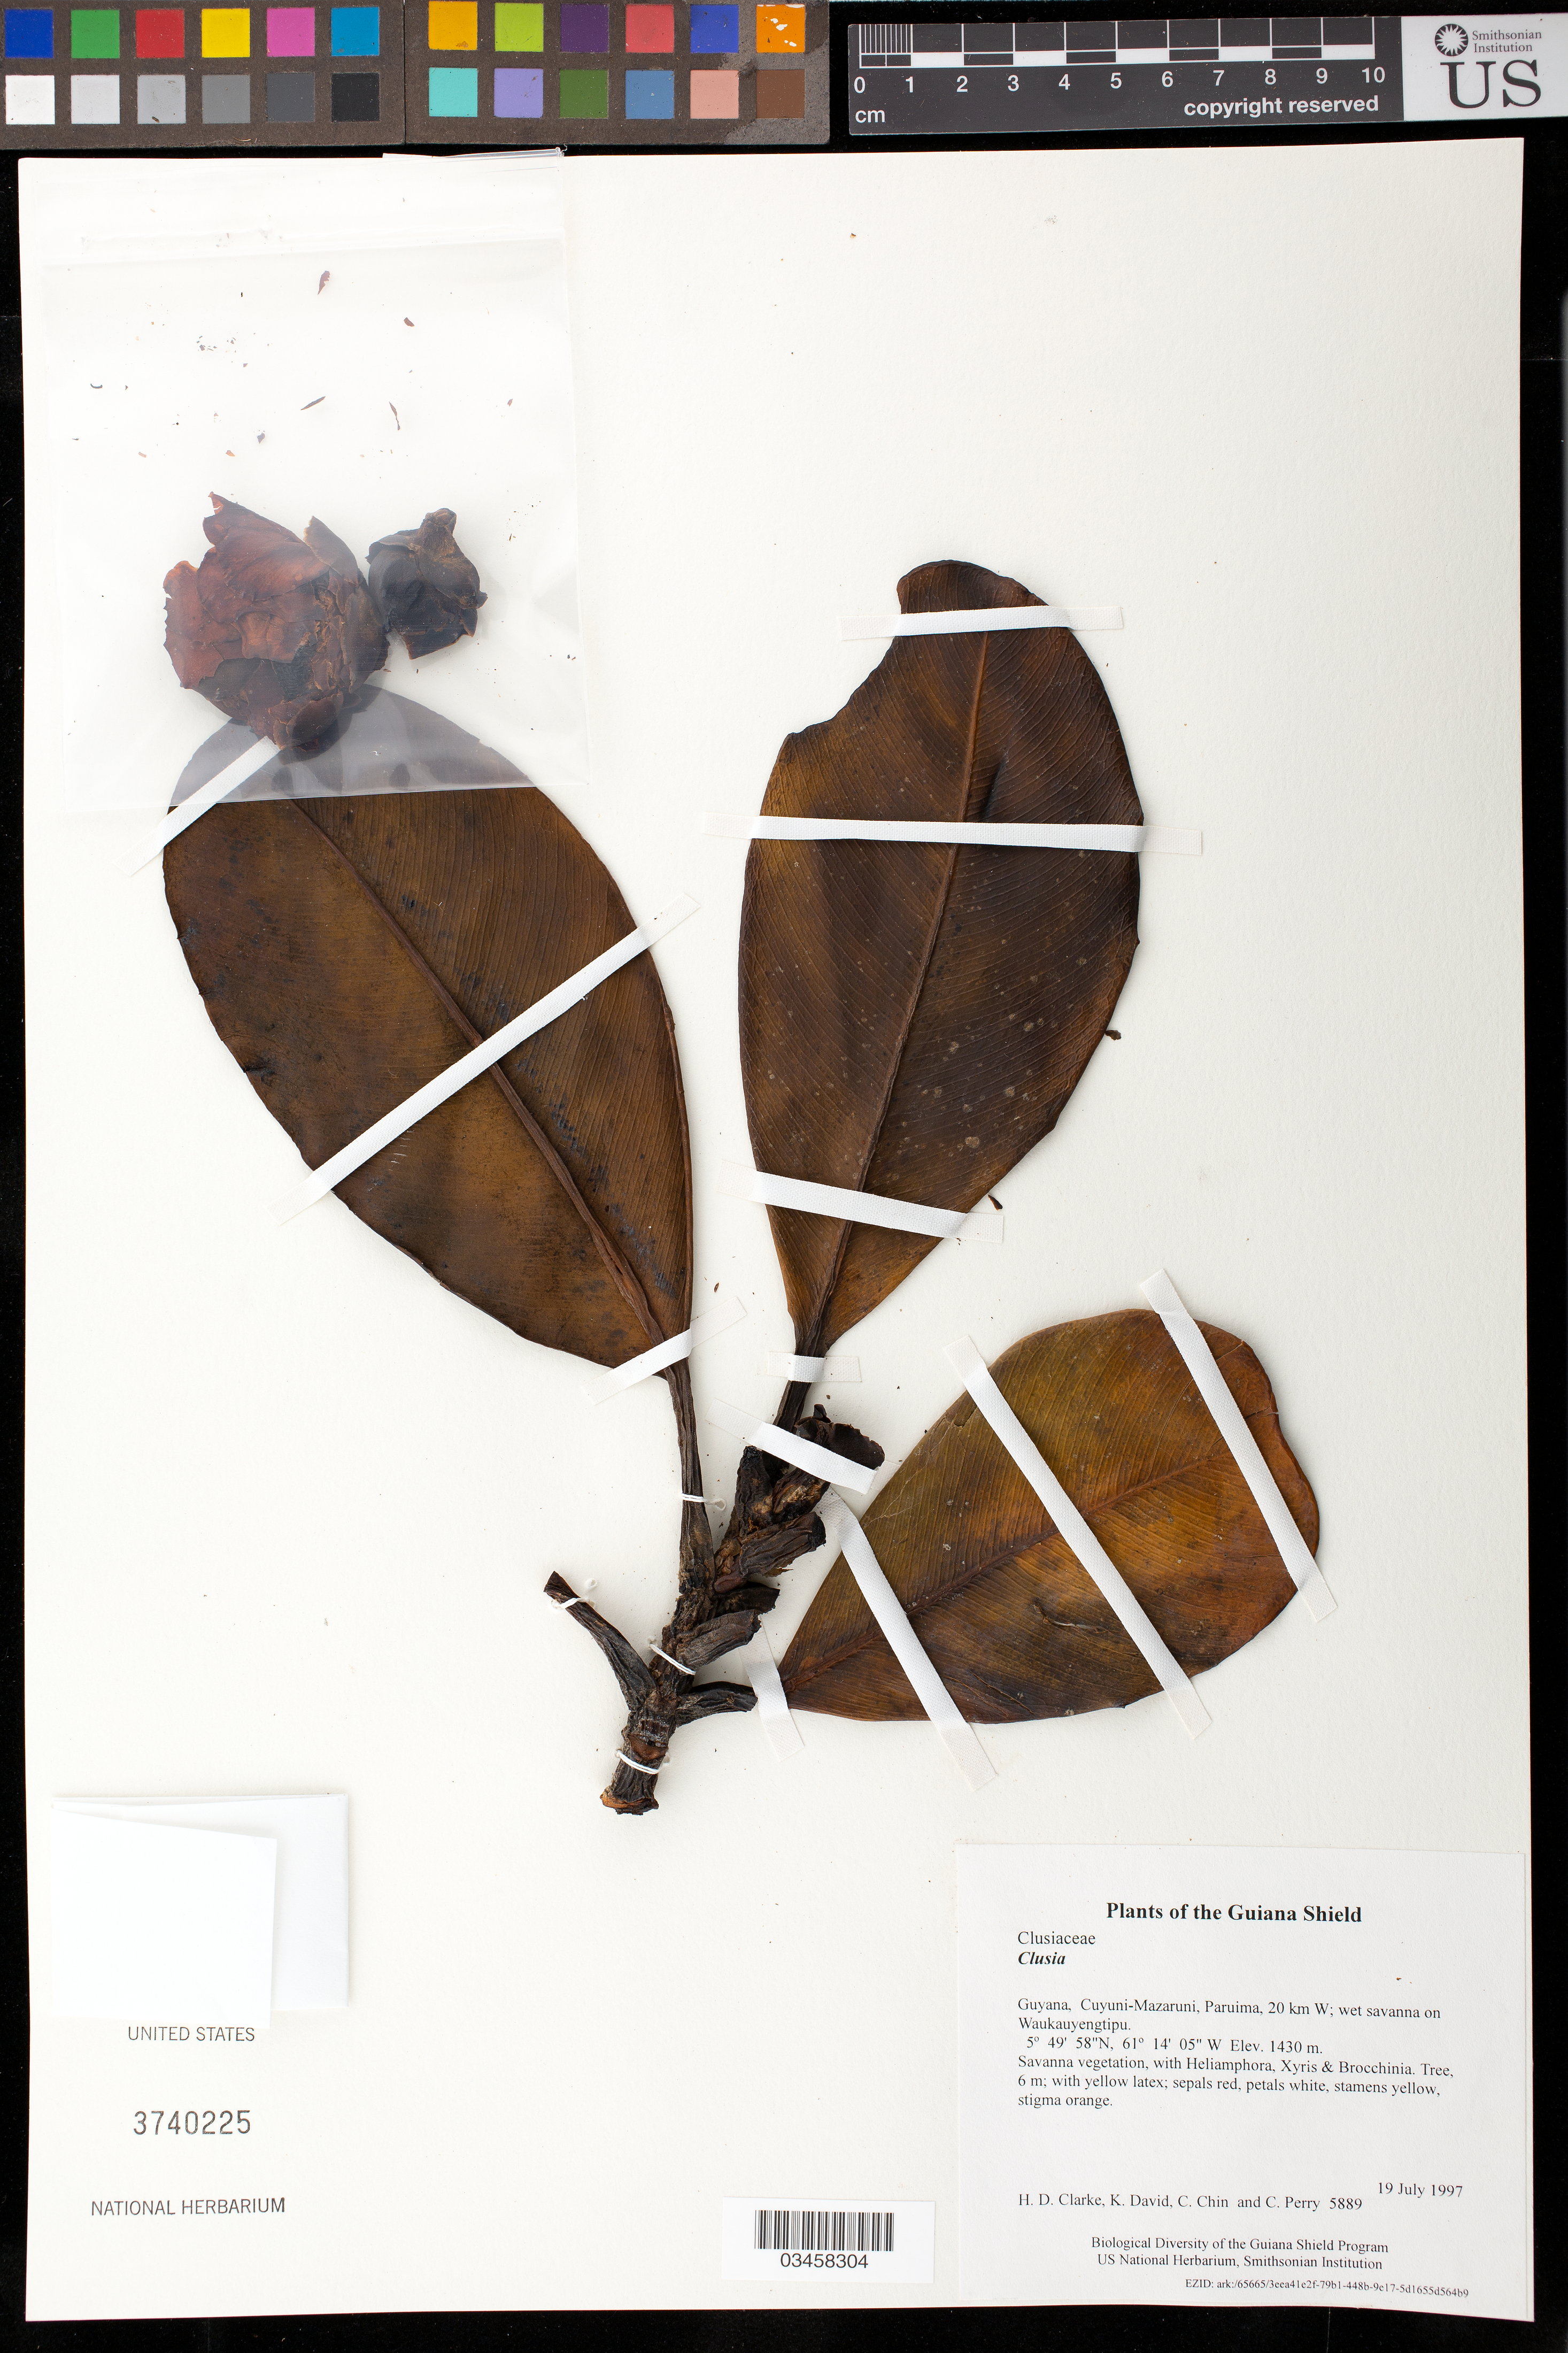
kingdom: Plantae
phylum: Tracheophyta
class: Magnoliopsida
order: Malpighiales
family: Clusiaceae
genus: Clusia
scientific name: Clusia sp.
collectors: H. D. Clarke, K. David, C. Chin & C. Perry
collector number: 5889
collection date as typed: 19 July 1997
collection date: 1997-07-19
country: Guyana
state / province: Cuyuni-Mazaruni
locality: Paruima, 20 km W; wet savanna on Waukauyengtipu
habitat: Savanna vegetation, with Heliamphora, Xyris & Brocchinia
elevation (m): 1430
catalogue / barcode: US 3740225